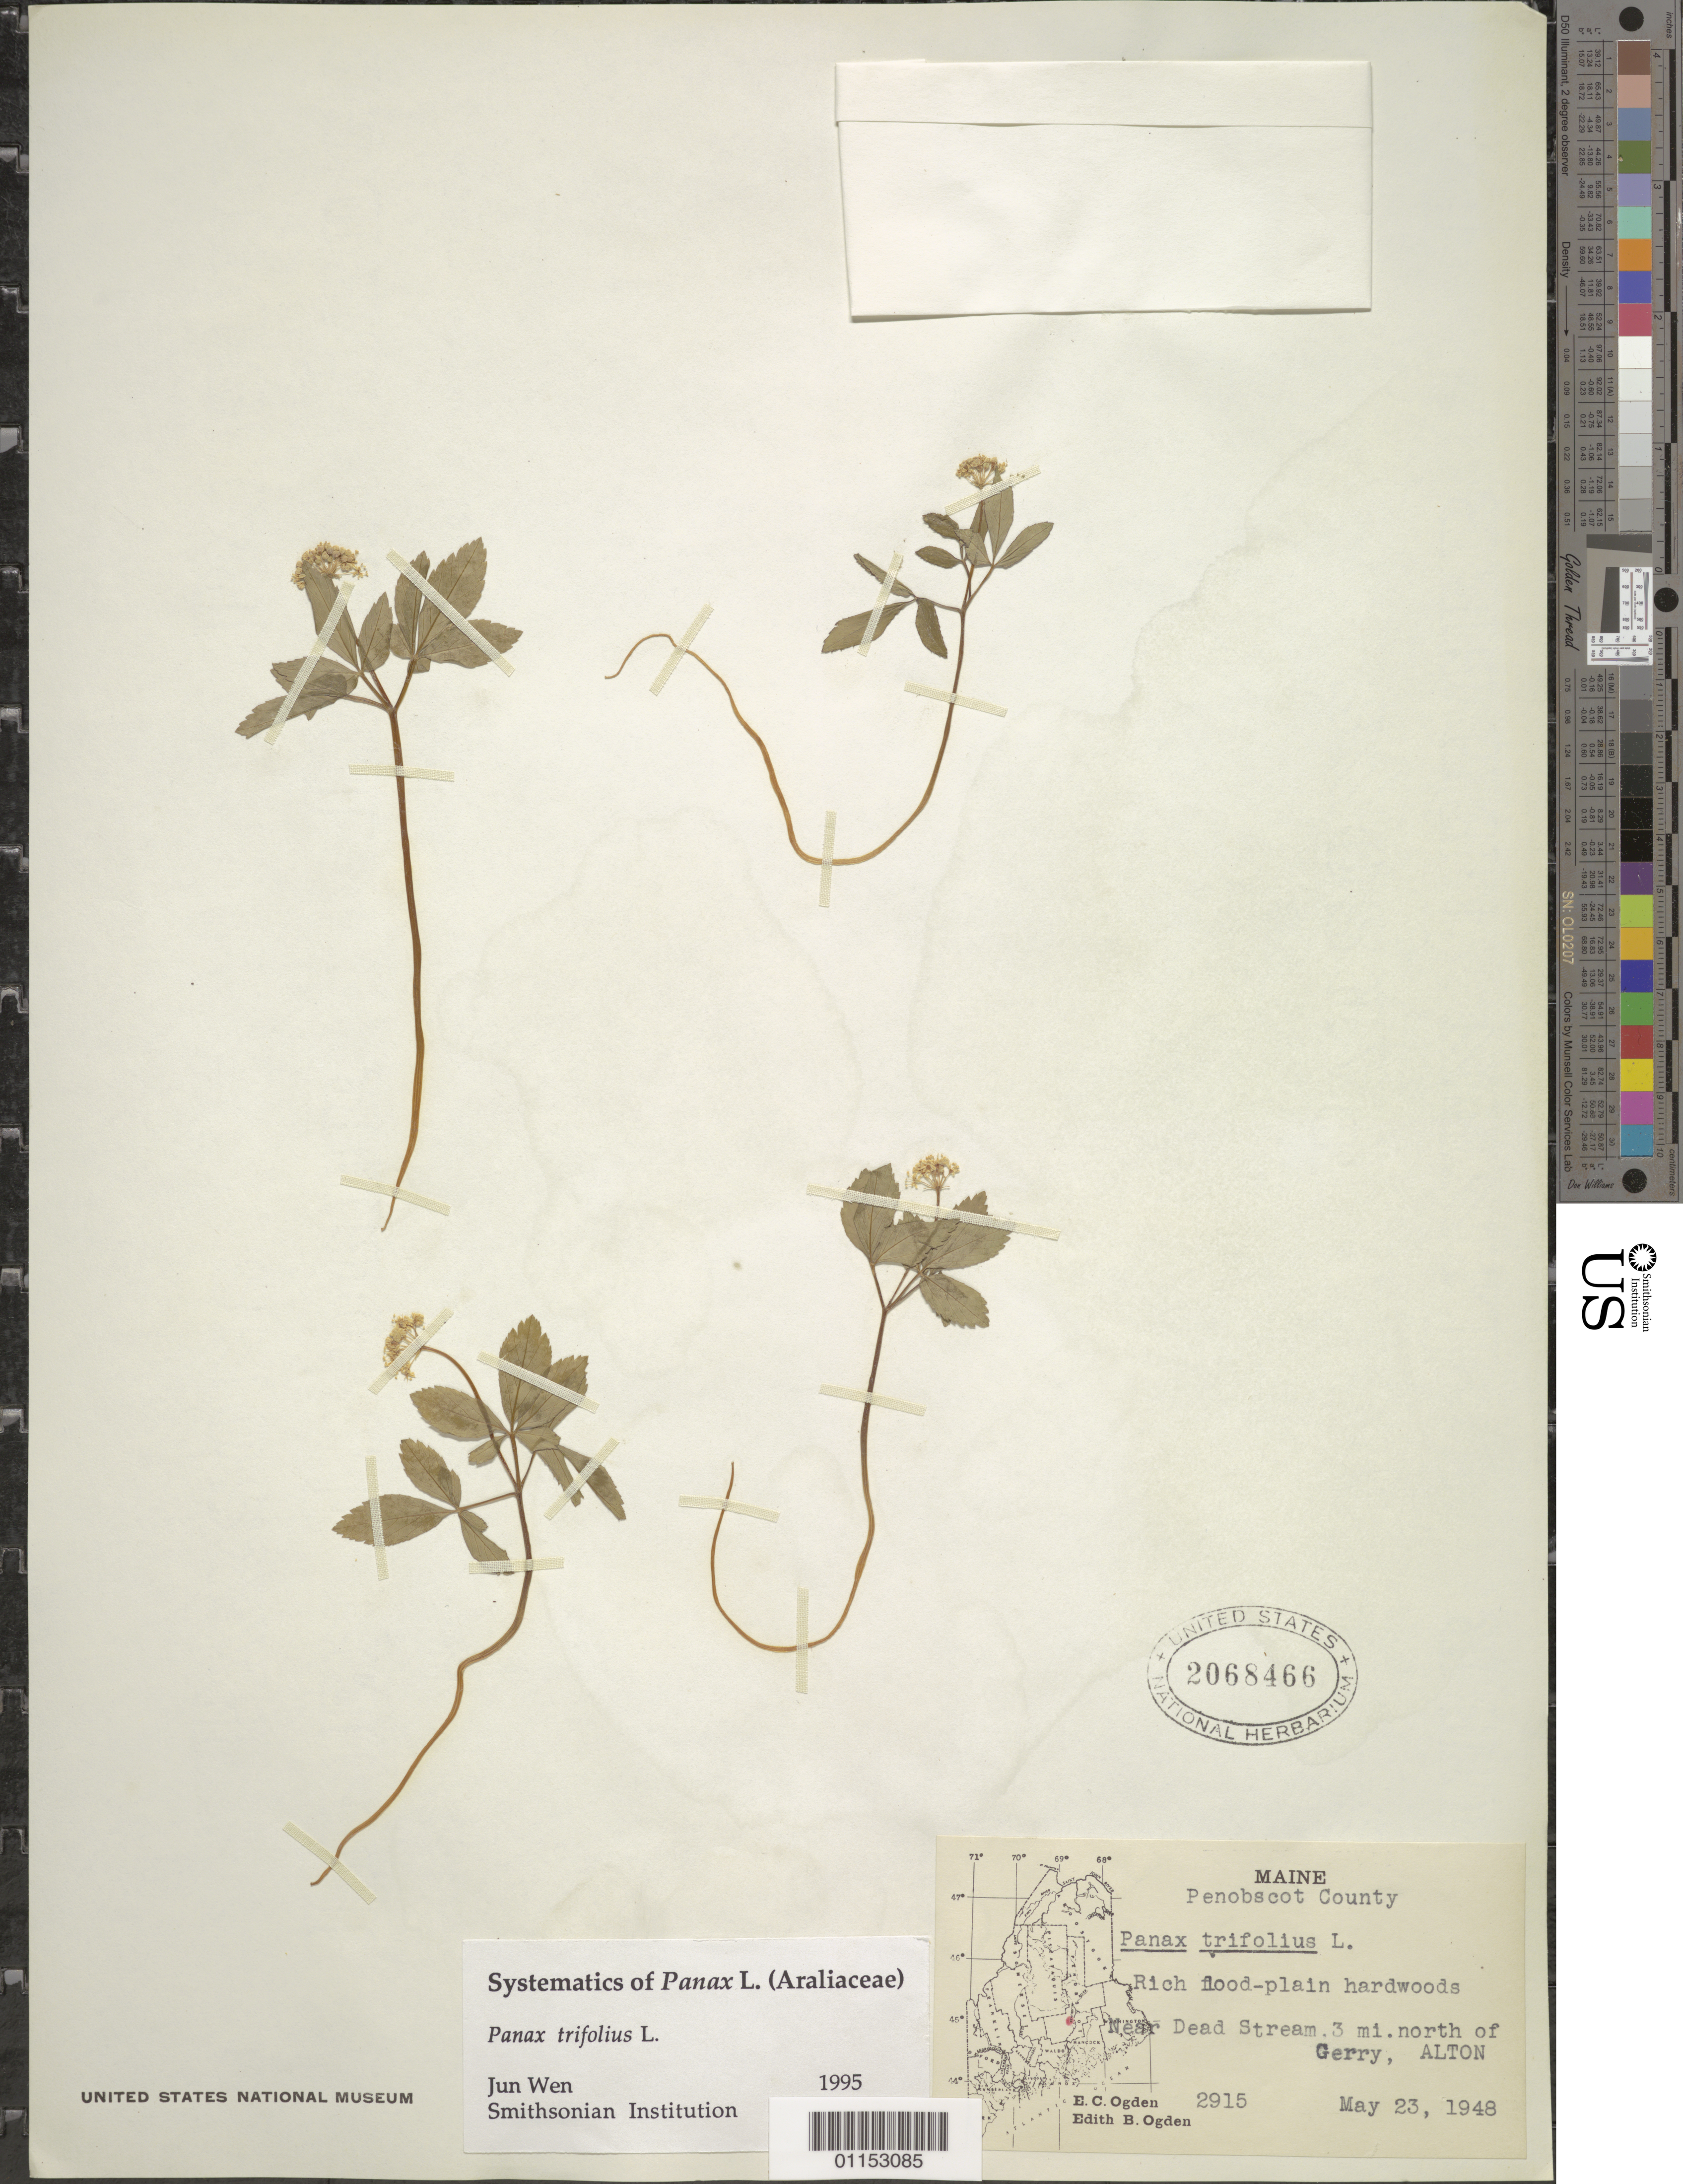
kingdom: Plantae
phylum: Tracheophyta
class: Magnoliopsida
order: Apiales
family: Araliaceae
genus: Panax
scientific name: Panax trifolius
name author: L.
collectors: E. C. Ogden & E. Ogden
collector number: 2915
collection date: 1948-05-23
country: United States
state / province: Maine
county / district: Penobscot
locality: Near Dead Stream. 3 mi N of Gerry, Alton.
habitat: Rich flood-plain hardwoods.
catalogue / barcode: US 2068466